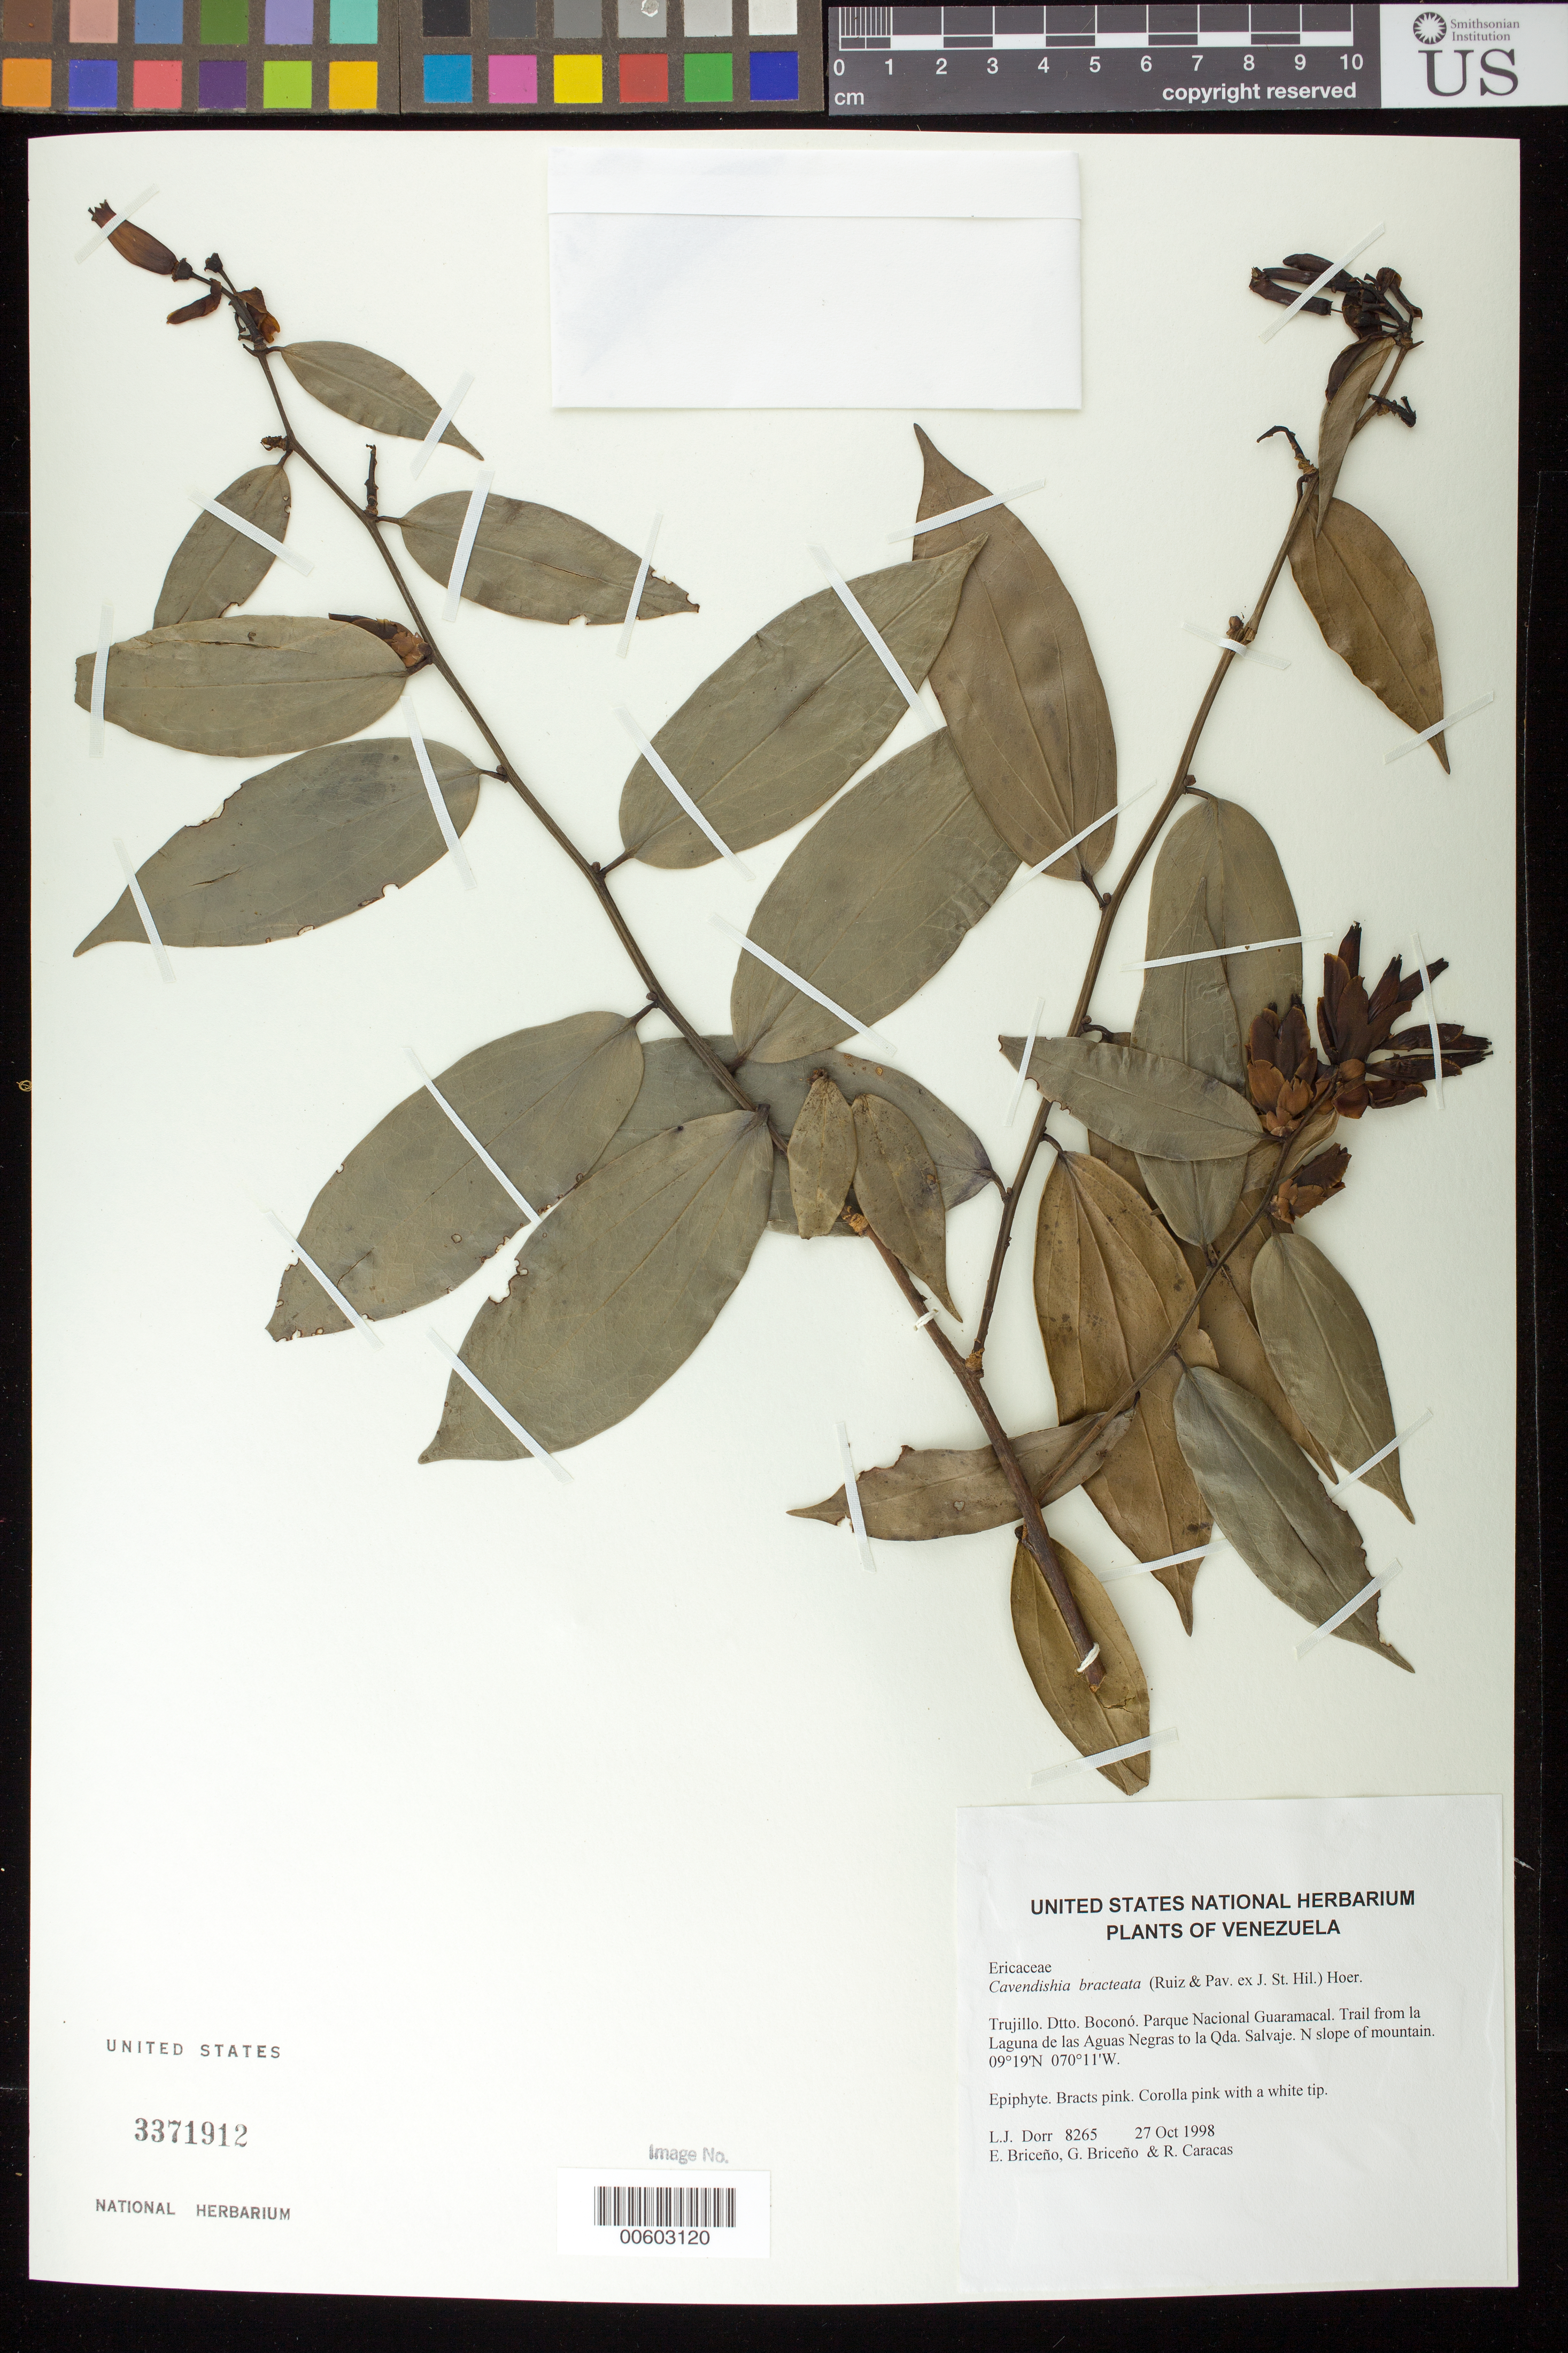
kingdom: Plantae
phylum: Tracheophyta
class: Magnoliopsida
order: Ericales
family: Ericaceae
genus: Cavendishia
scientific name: Cavendishia bracteata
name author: (Ruiz & Pav. ex J. St.-Hil.) Hoerold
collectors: L. J. Dorr, E. Briceño, G. Briceño & R. Caracas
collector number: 8265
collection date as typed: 27 Oct 1998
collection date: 1998-10-27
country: Venezuela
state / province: Trujillo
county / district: Boconó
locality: Parque Nacional Guaramacal. Trail from la Laguna de las Aguas Negras to la Qda. Salvaje. N slope of mountain.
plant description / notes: MO, NY, PORT, US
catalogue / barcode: US 3371912